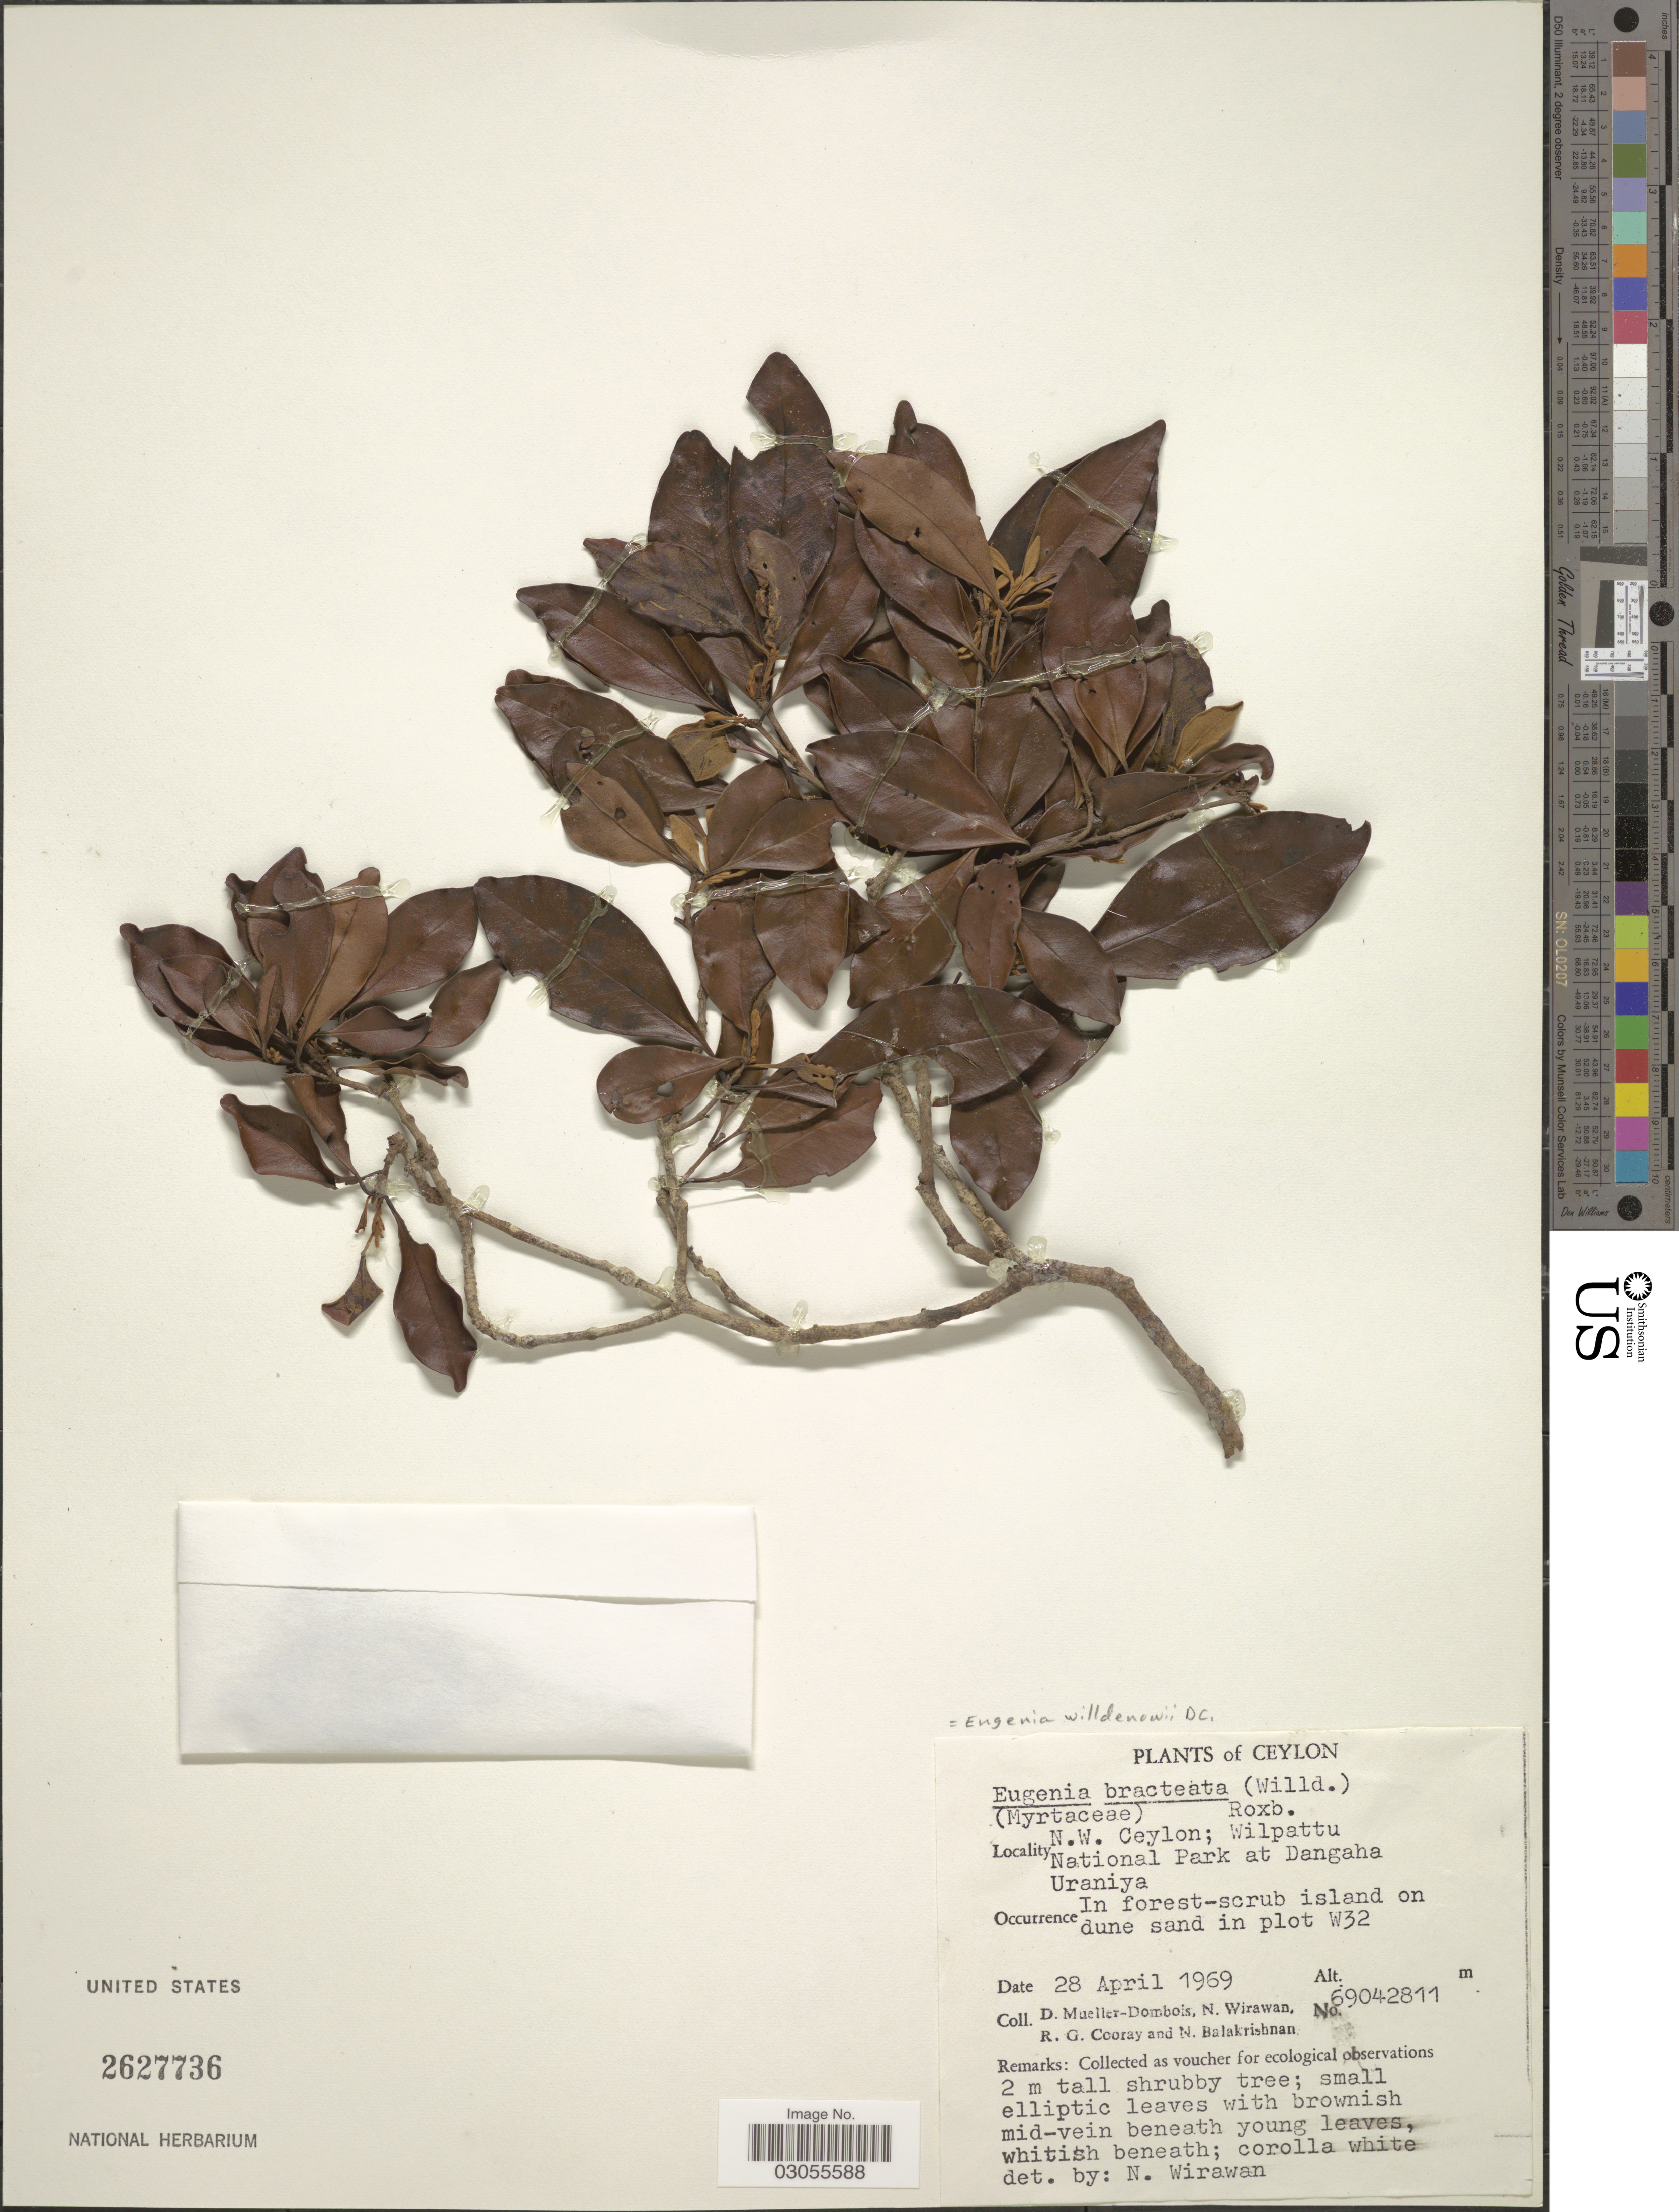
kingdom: Plantae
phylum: Tracheophyta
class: Magnoliopsida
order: Myrtales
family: Myrtaceae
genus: Eugenia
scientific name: Eugenia willdenowii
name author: Nied.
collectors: D. Mueller-Dombois, R. Cooray & N. Balakrishnan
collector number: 69042811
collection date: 1969-04-28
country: Sri Lanka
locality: N. W. Ceylon; Wilpattu National Park at Dangaha Uraniya. Plot W32.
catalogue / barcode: US 2627736